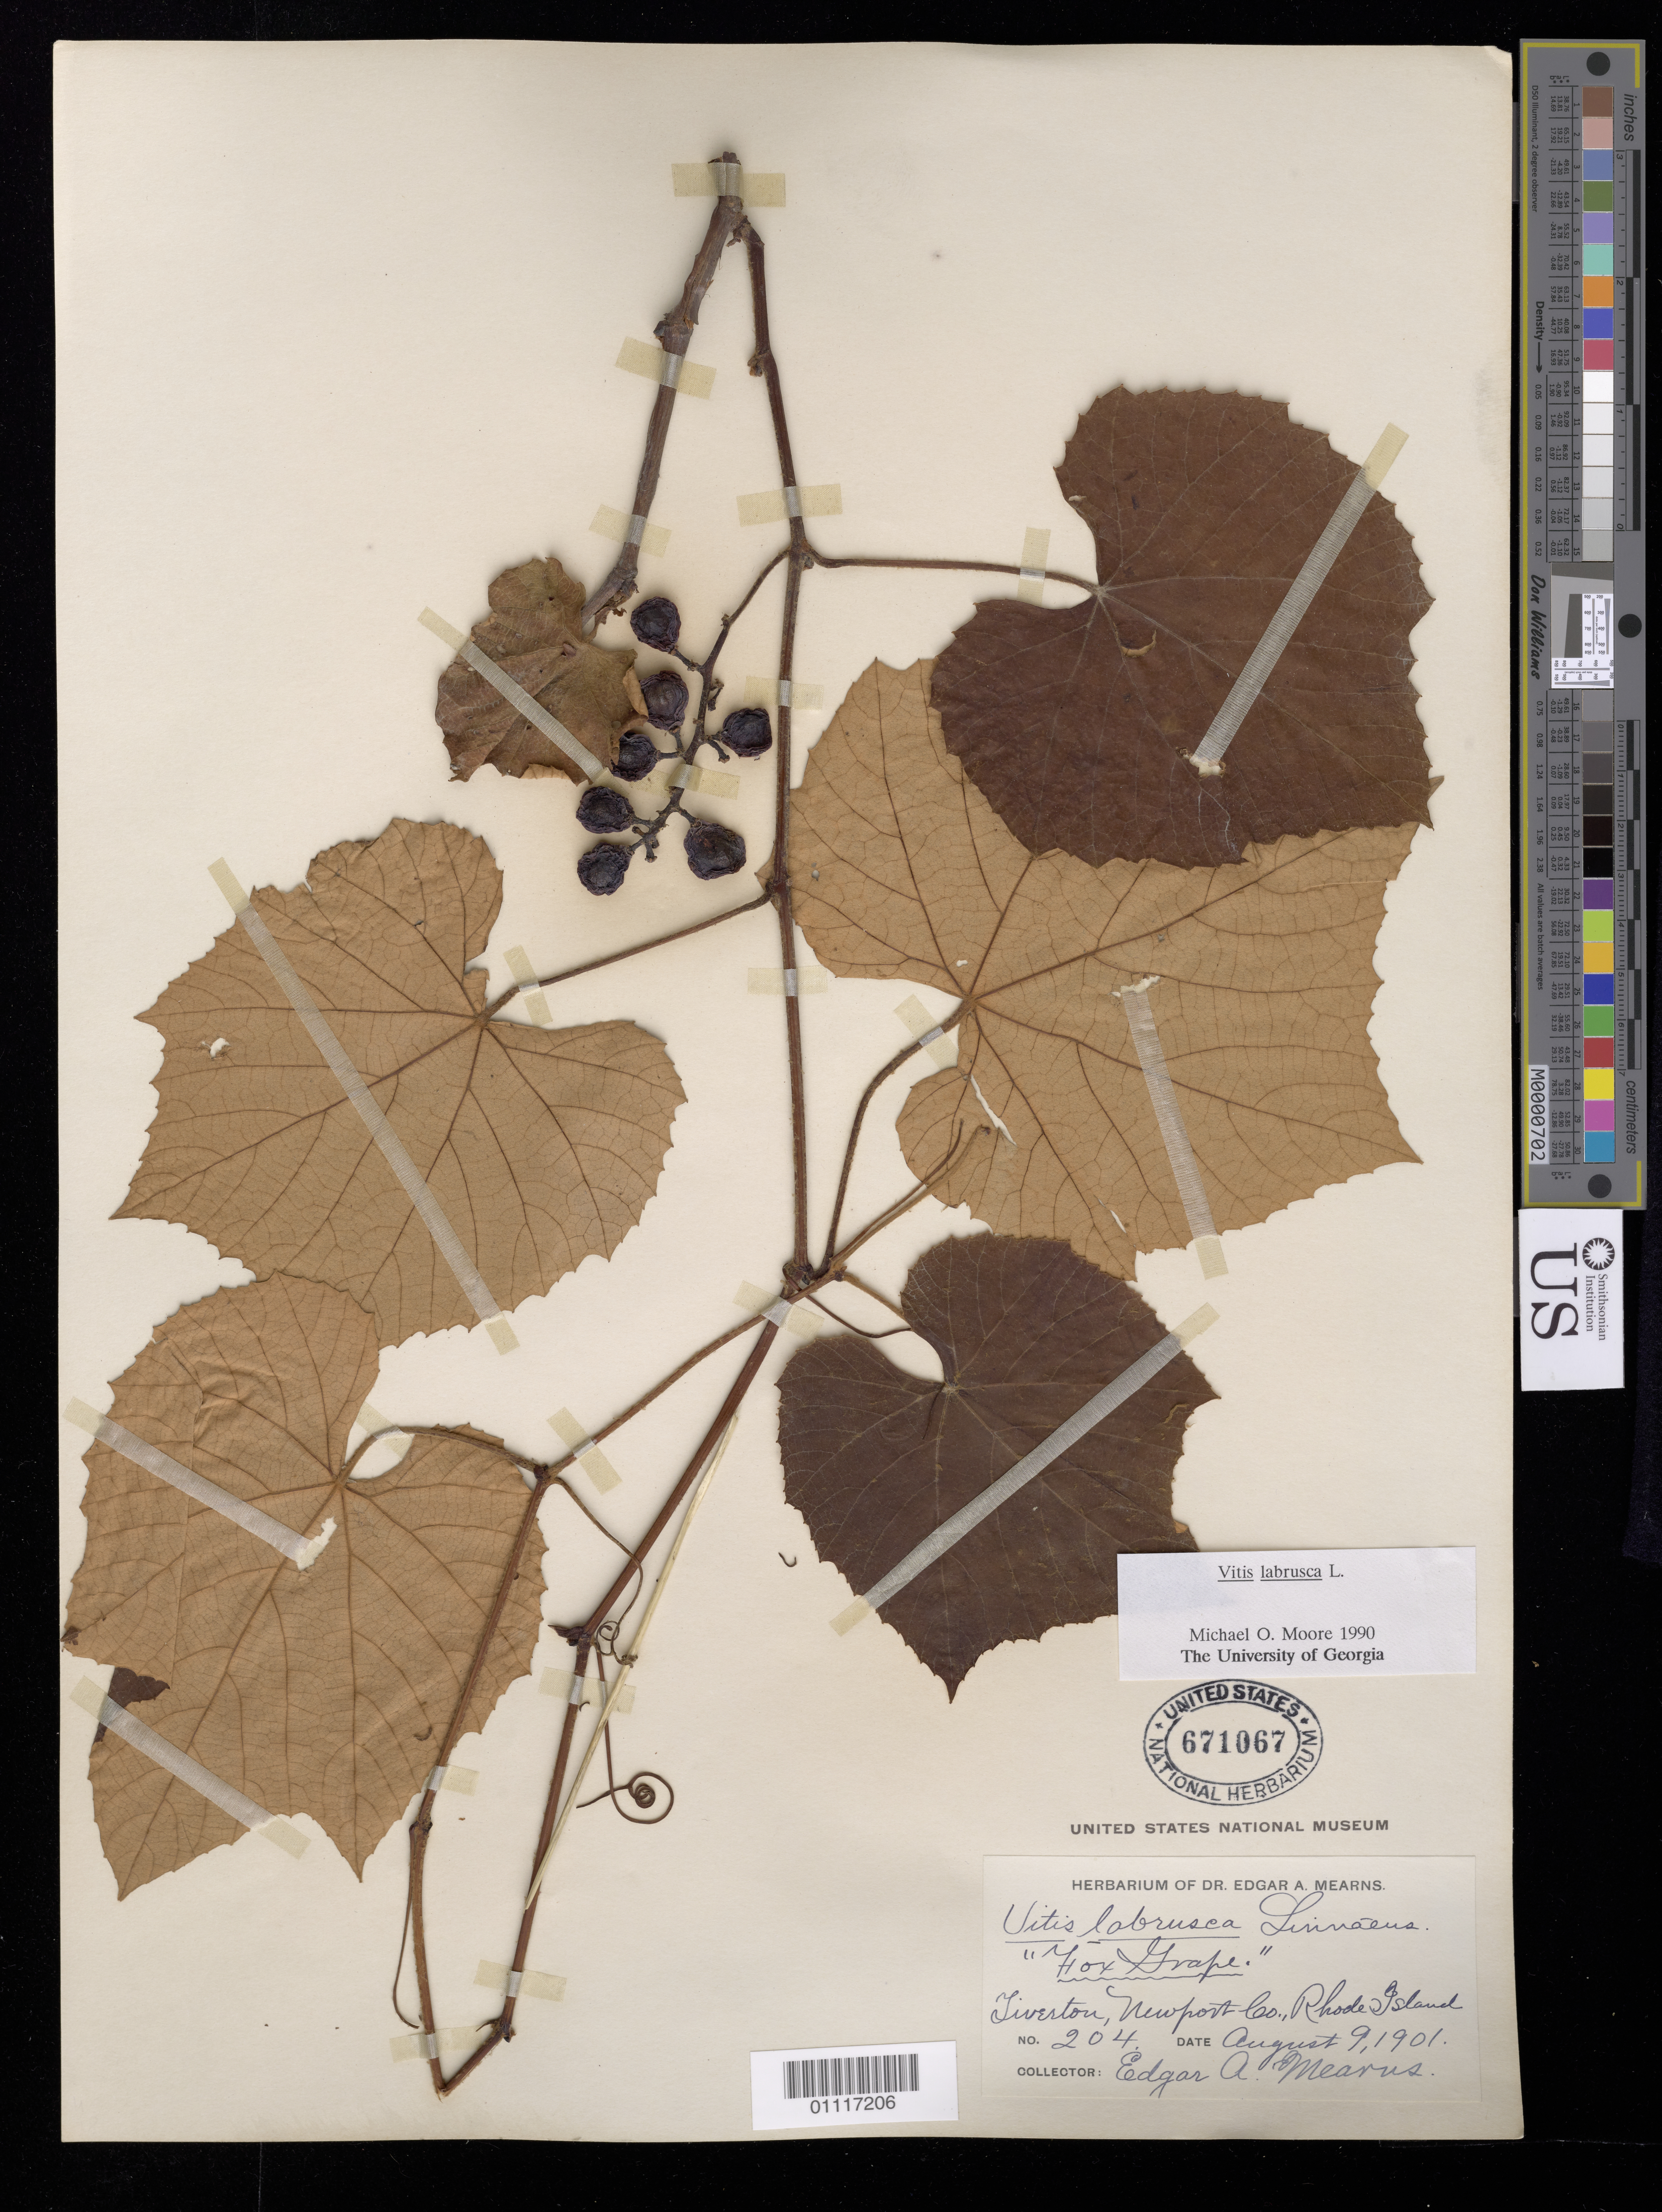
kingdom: Plantae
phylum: Tracheophyta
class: Magnoliopsida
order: Vitales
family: Vitaceae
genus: Vitis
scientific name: Vitis labrusca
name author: L.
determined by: Moore, M. O.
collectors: E. A. Mearns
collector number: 204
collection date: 1901-08-09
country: United States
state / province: Rhode Island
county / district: Newport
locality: Tiverton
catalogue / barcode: US 671067